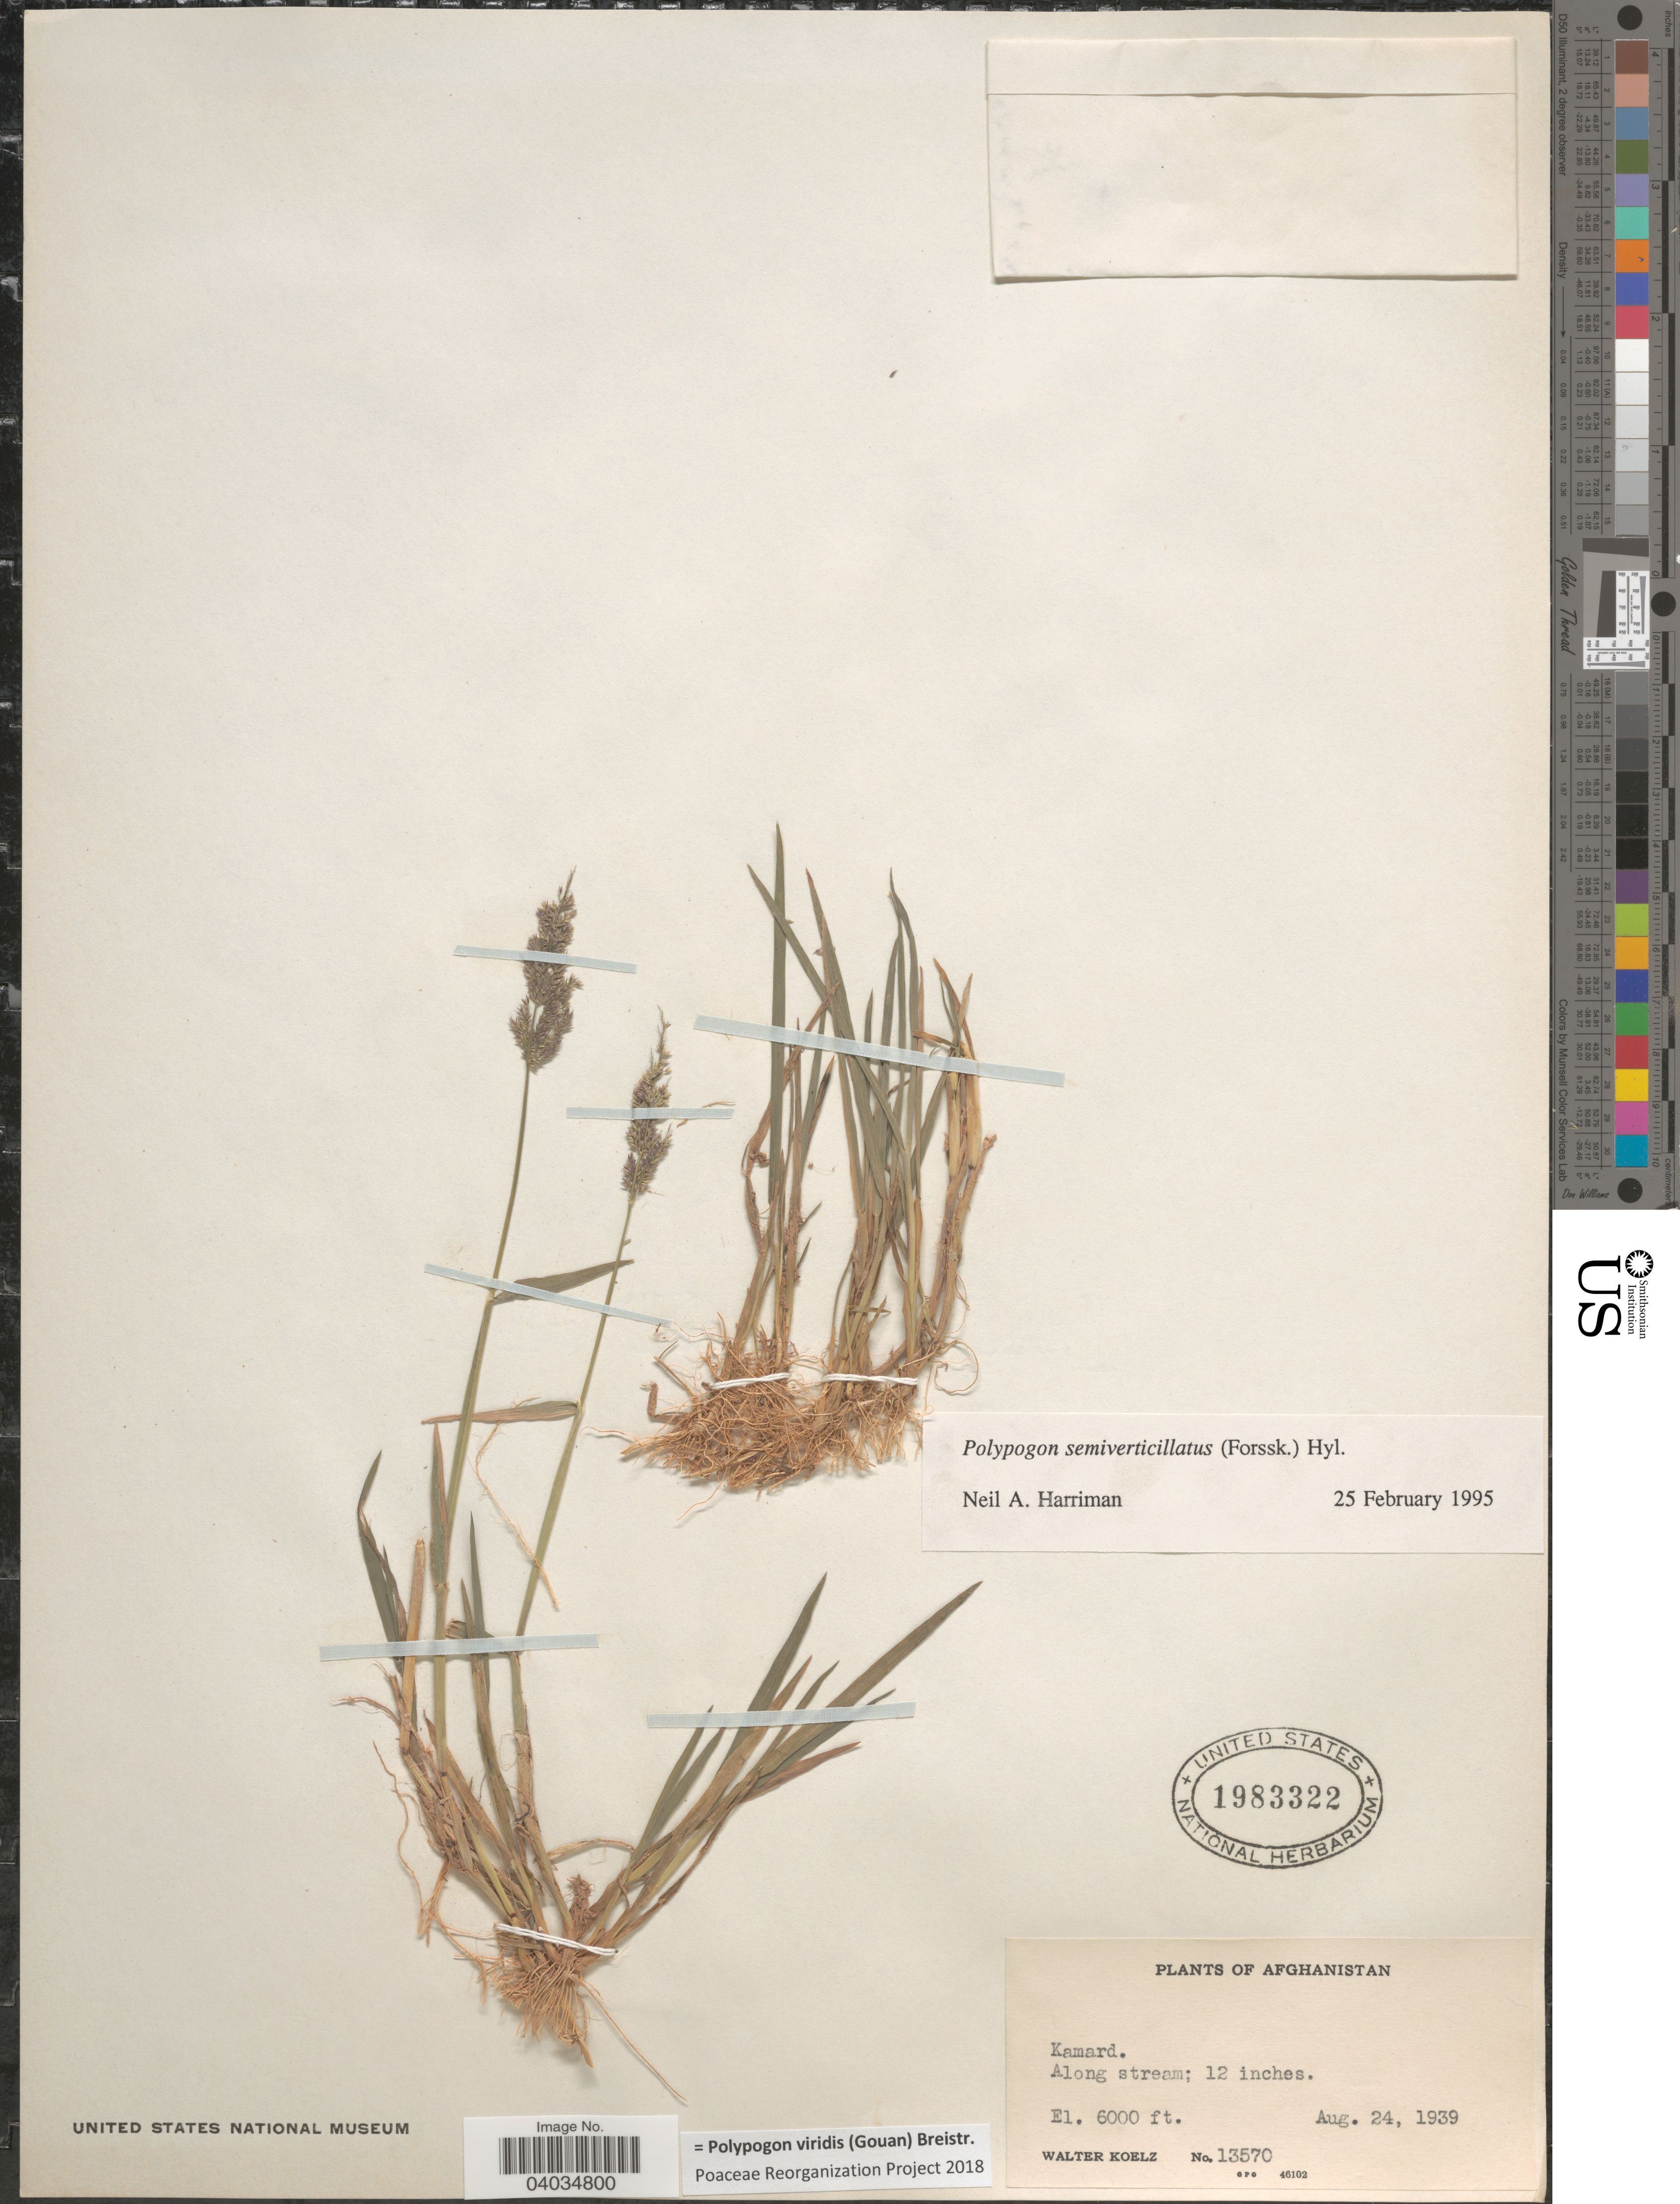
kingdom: Plantae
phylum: Tracheophyta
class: Liliopsida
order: Poales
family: Poaceae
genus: Polypogon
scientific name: Polypogon viridis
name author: (Gouan) Breistroffer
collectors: W. N. Koelz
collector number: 13570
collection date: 1939-08-24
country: Afghanistan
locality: Kamard.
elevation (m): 1829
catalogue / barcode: US 1983322